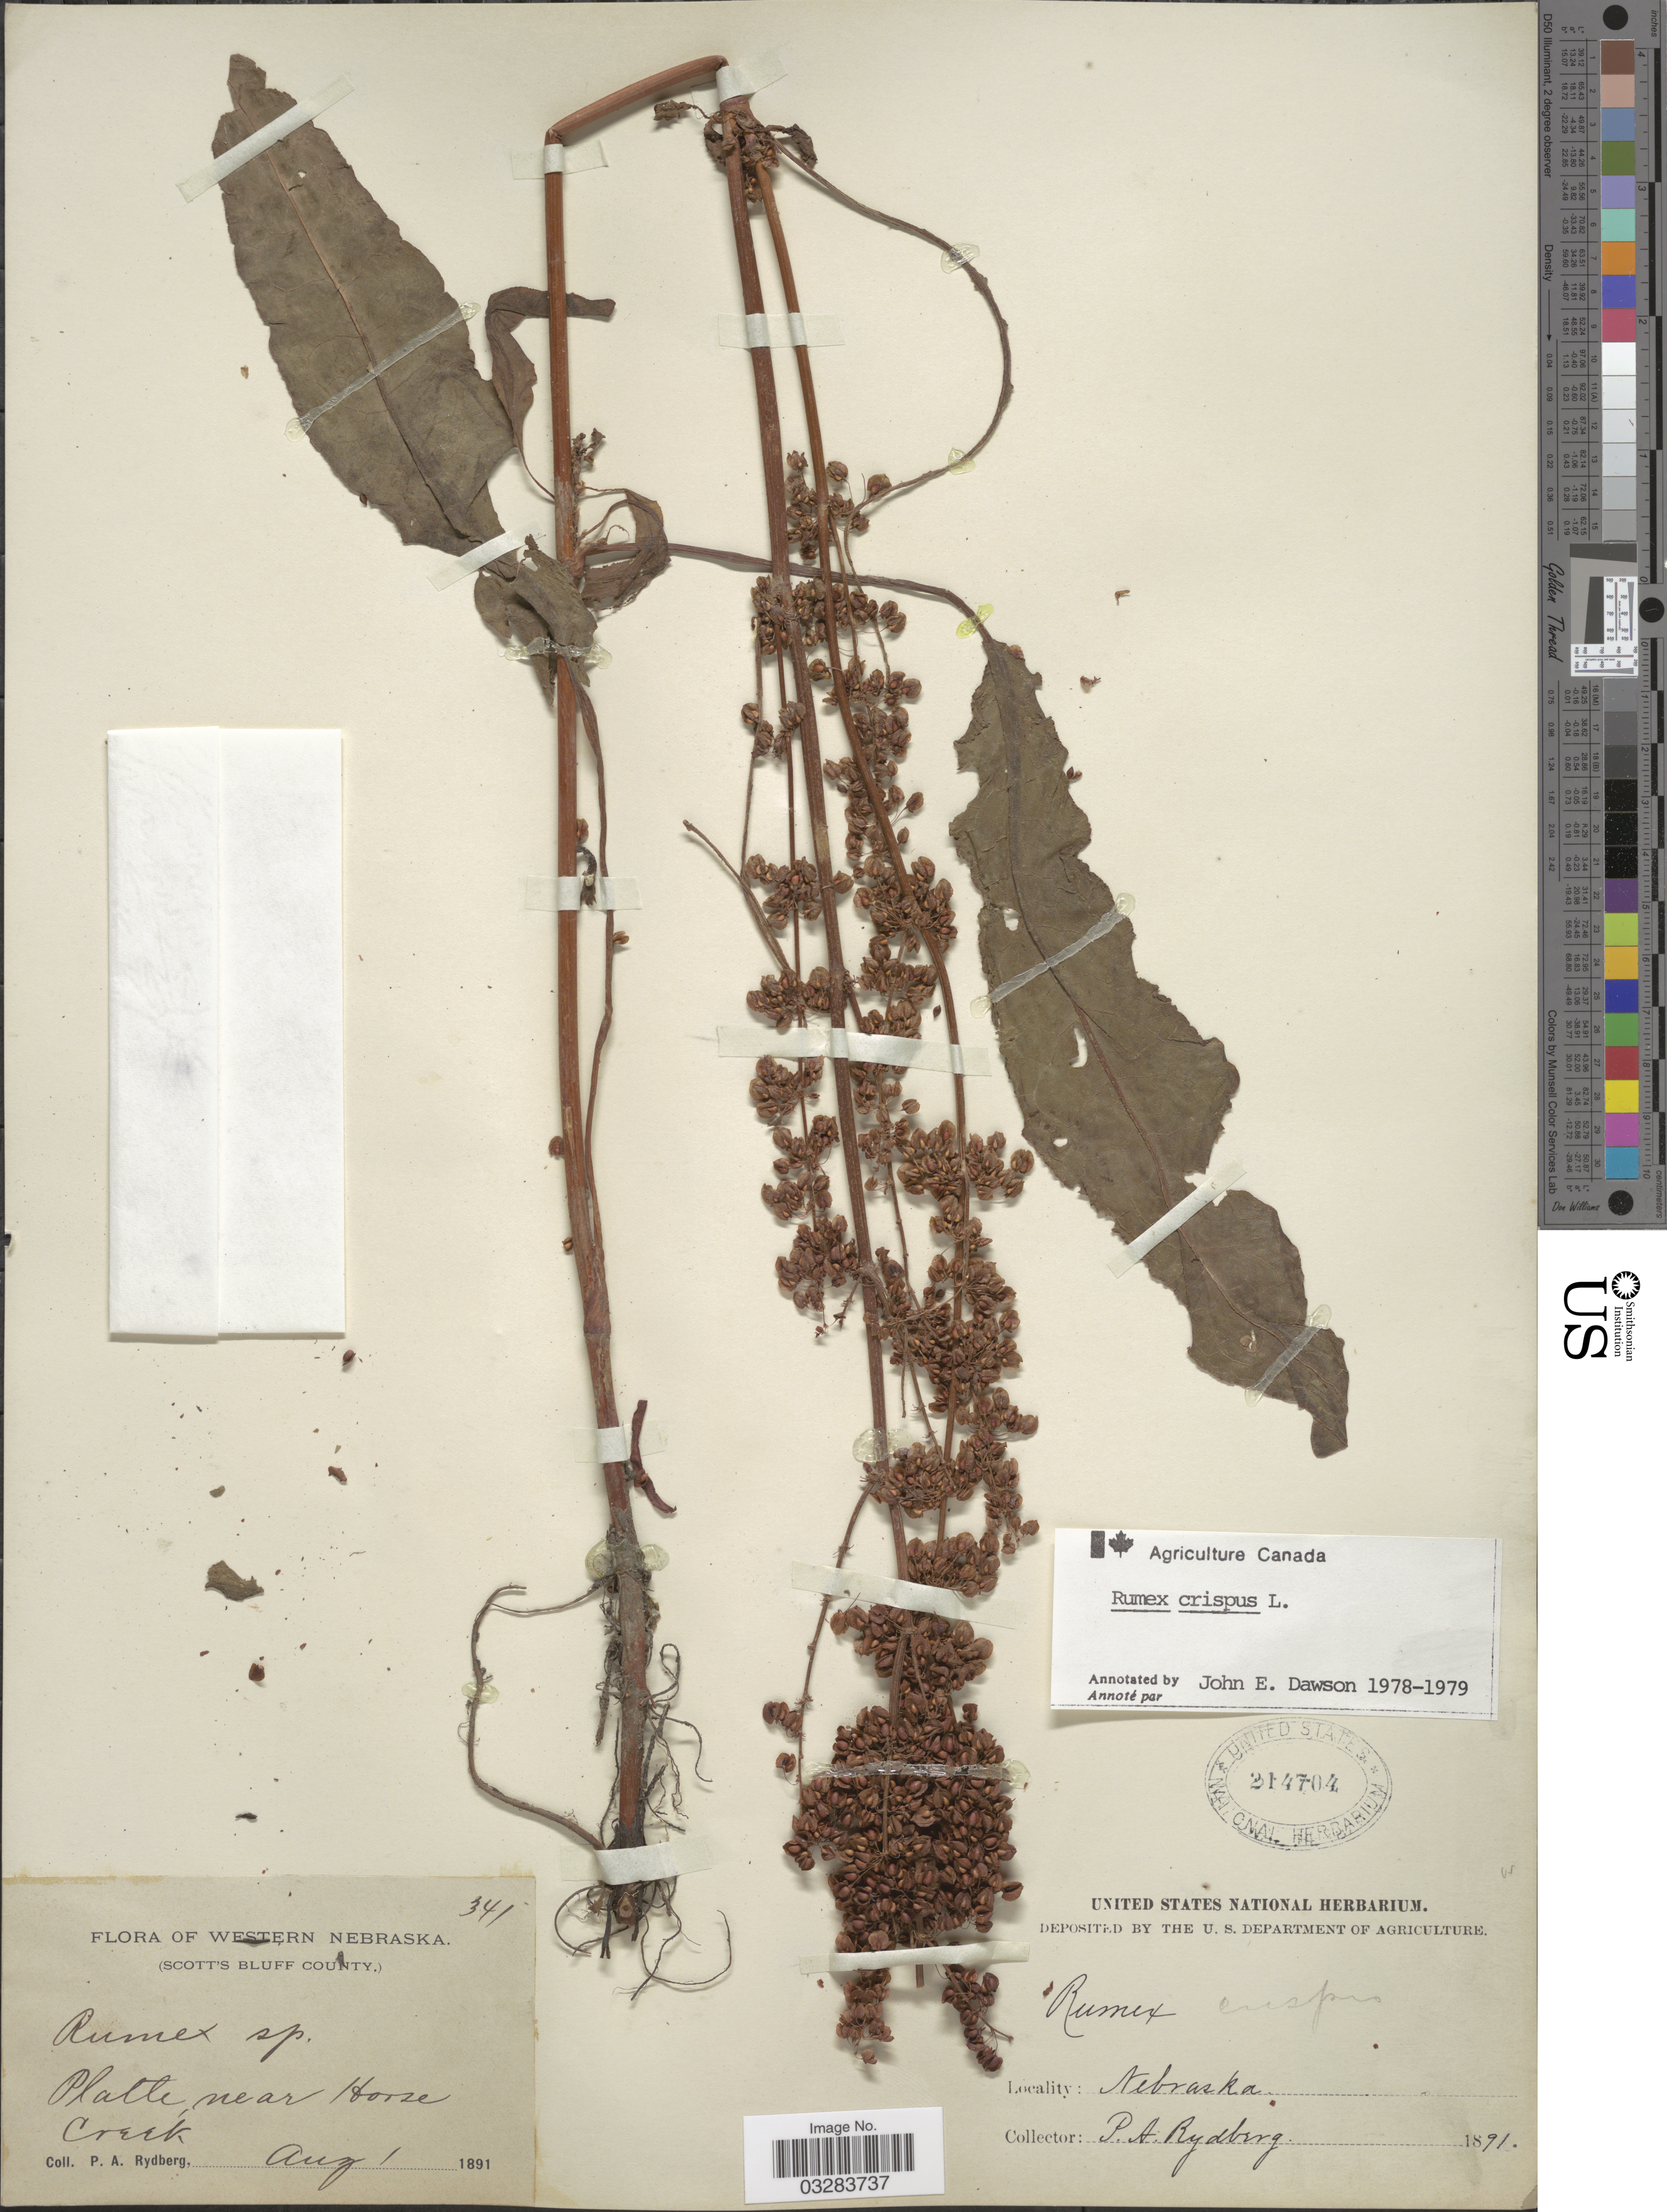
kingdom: Plantae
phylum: Tracheophyta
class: Magnoliopsida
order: Caryophyllales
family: Polygonaceae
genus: Rumex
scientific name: Rumex crispus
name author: L.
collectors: P. A. Rydberg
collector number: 341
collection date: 1891-08-01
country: United States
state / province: Nebraska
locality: Western Nebraska (Scott's Bluff County), Platte, near Horse Creek.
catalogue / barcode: US 214704